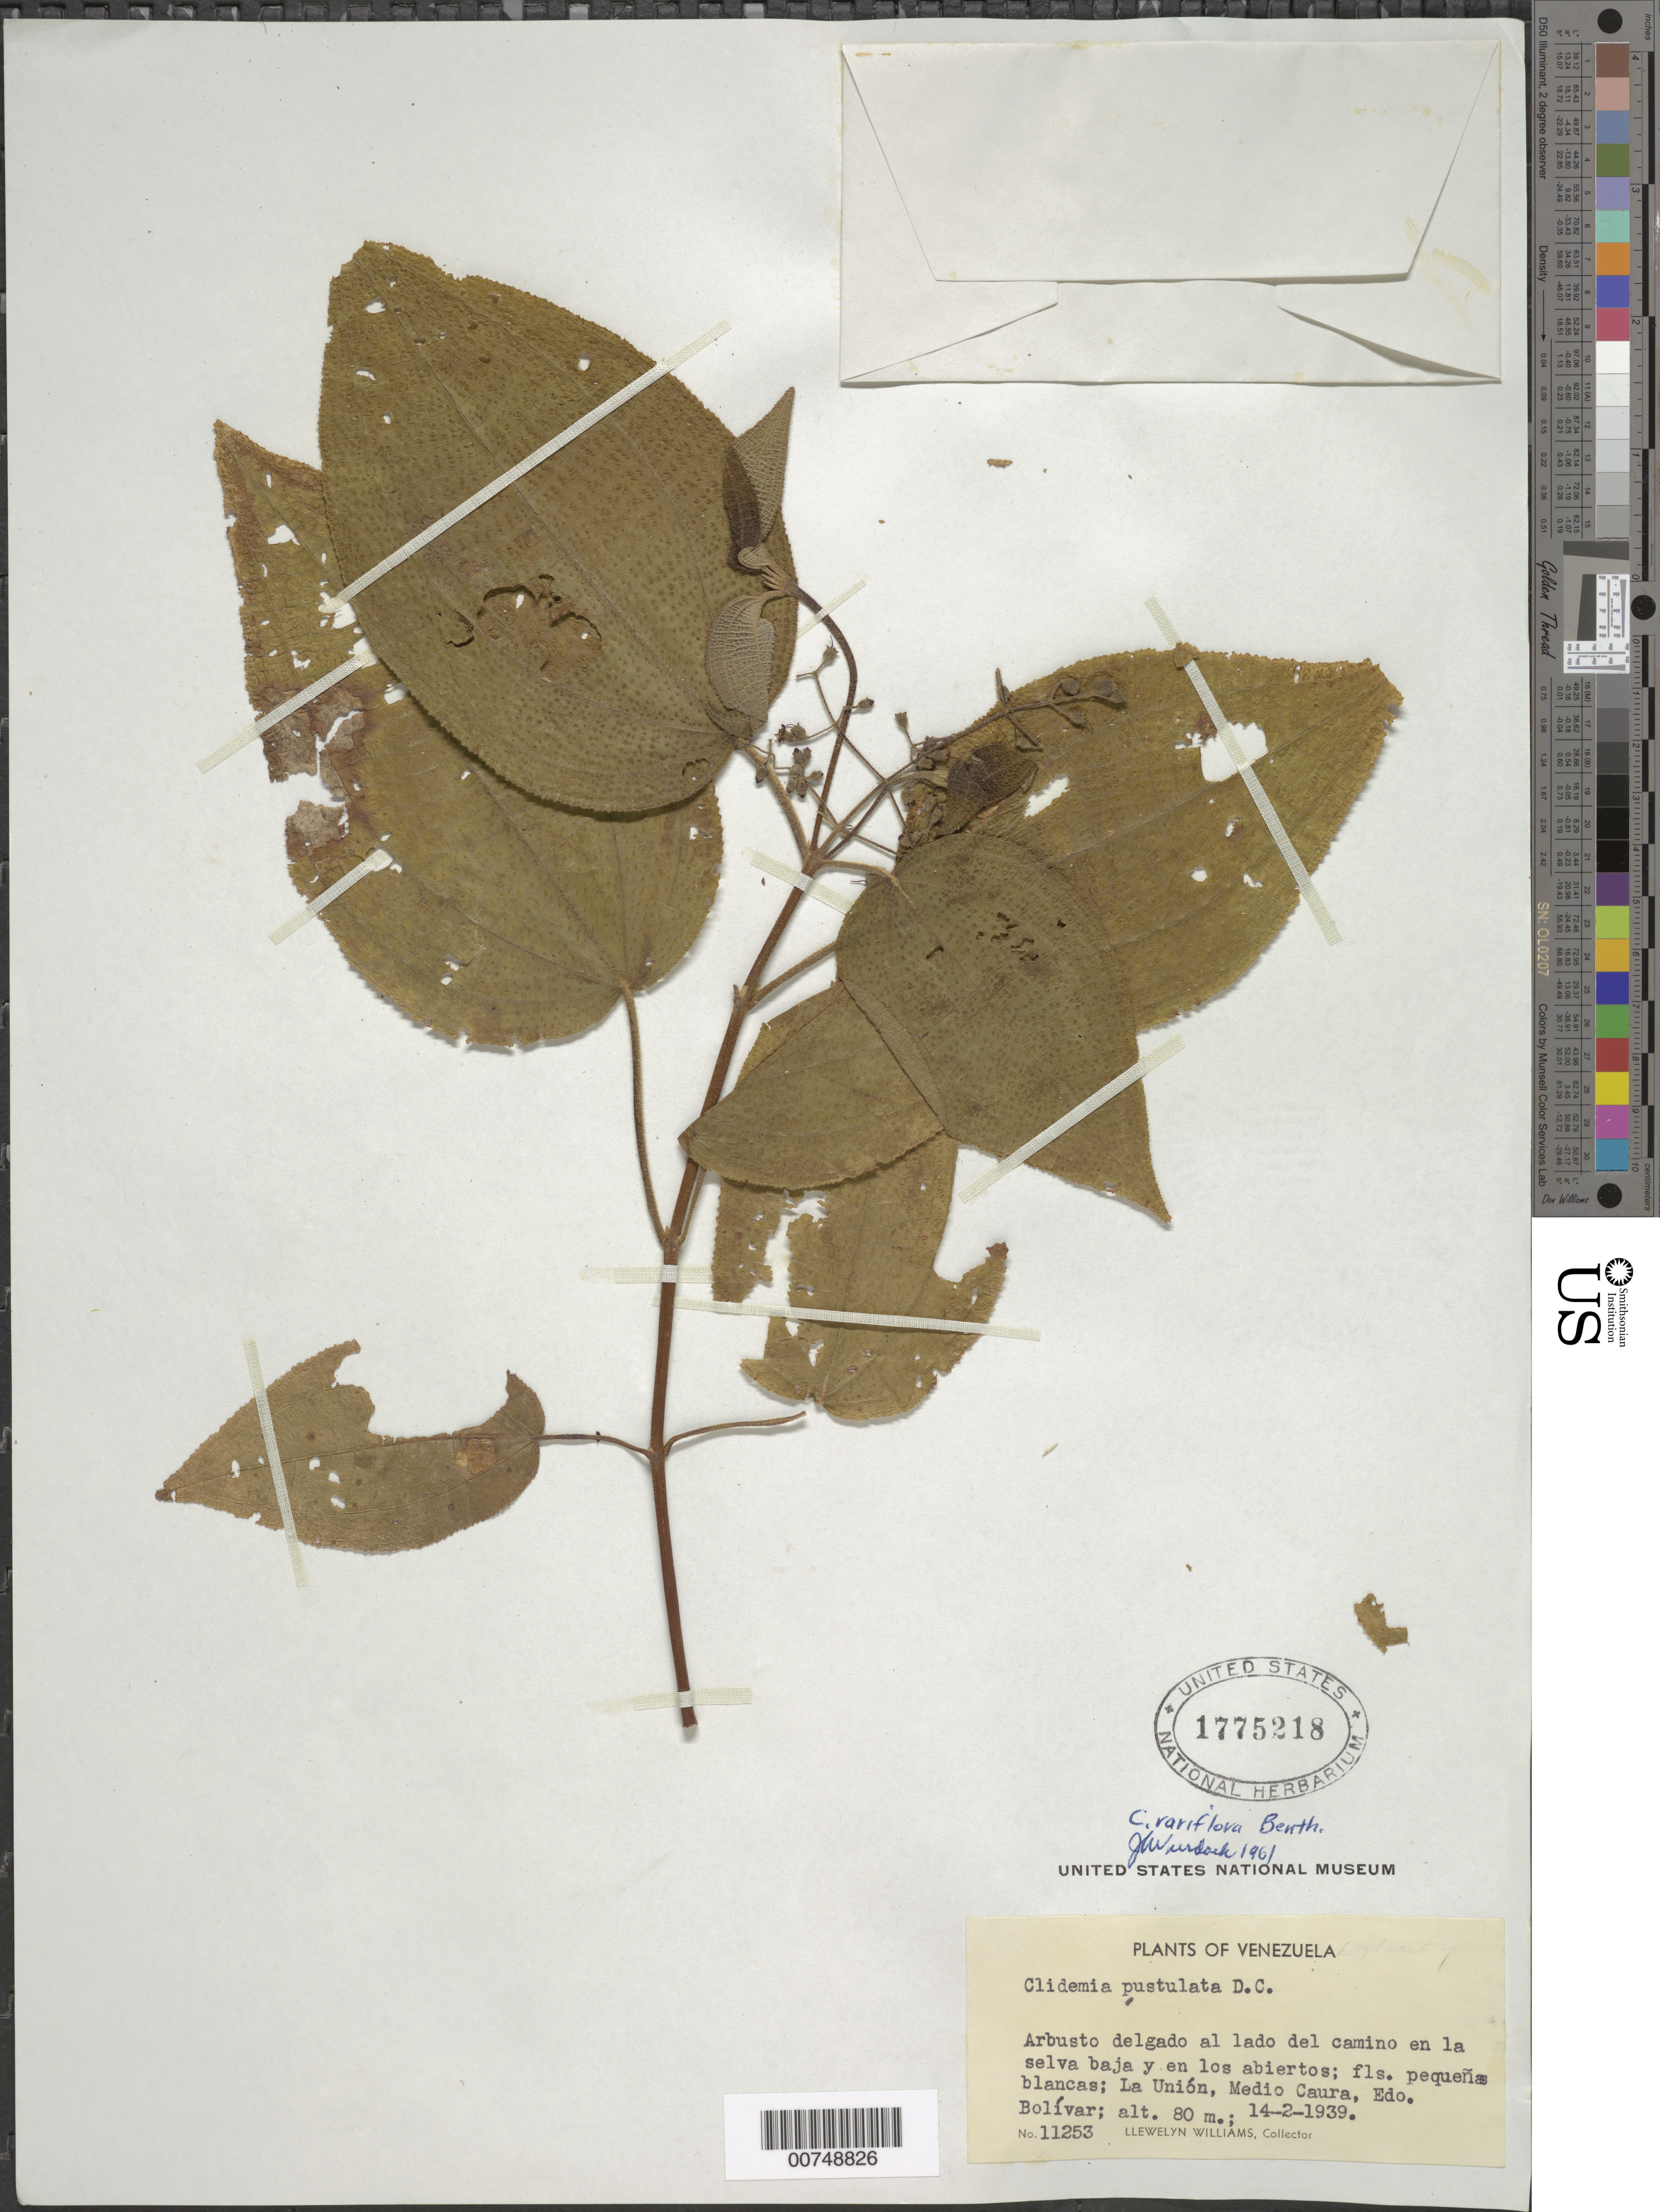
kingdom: Plantae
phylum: Tracheophyta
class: Magnoliopsida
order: Myrtales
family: Melastomataceae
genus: Clidemia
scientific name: Clidemia rariflora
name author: Benth.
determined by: Wurdack, John J., (US), US (UNITED STATES)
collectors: Ll. Williams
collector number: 11253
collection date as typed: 14-Feb-39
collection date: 1939-02-14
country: Venezuela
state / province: Bolívar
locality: La Unión, Medio Caura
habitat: Lado del camina en la selva baja y en los abiertos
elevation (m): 80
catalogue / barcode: US 1775218